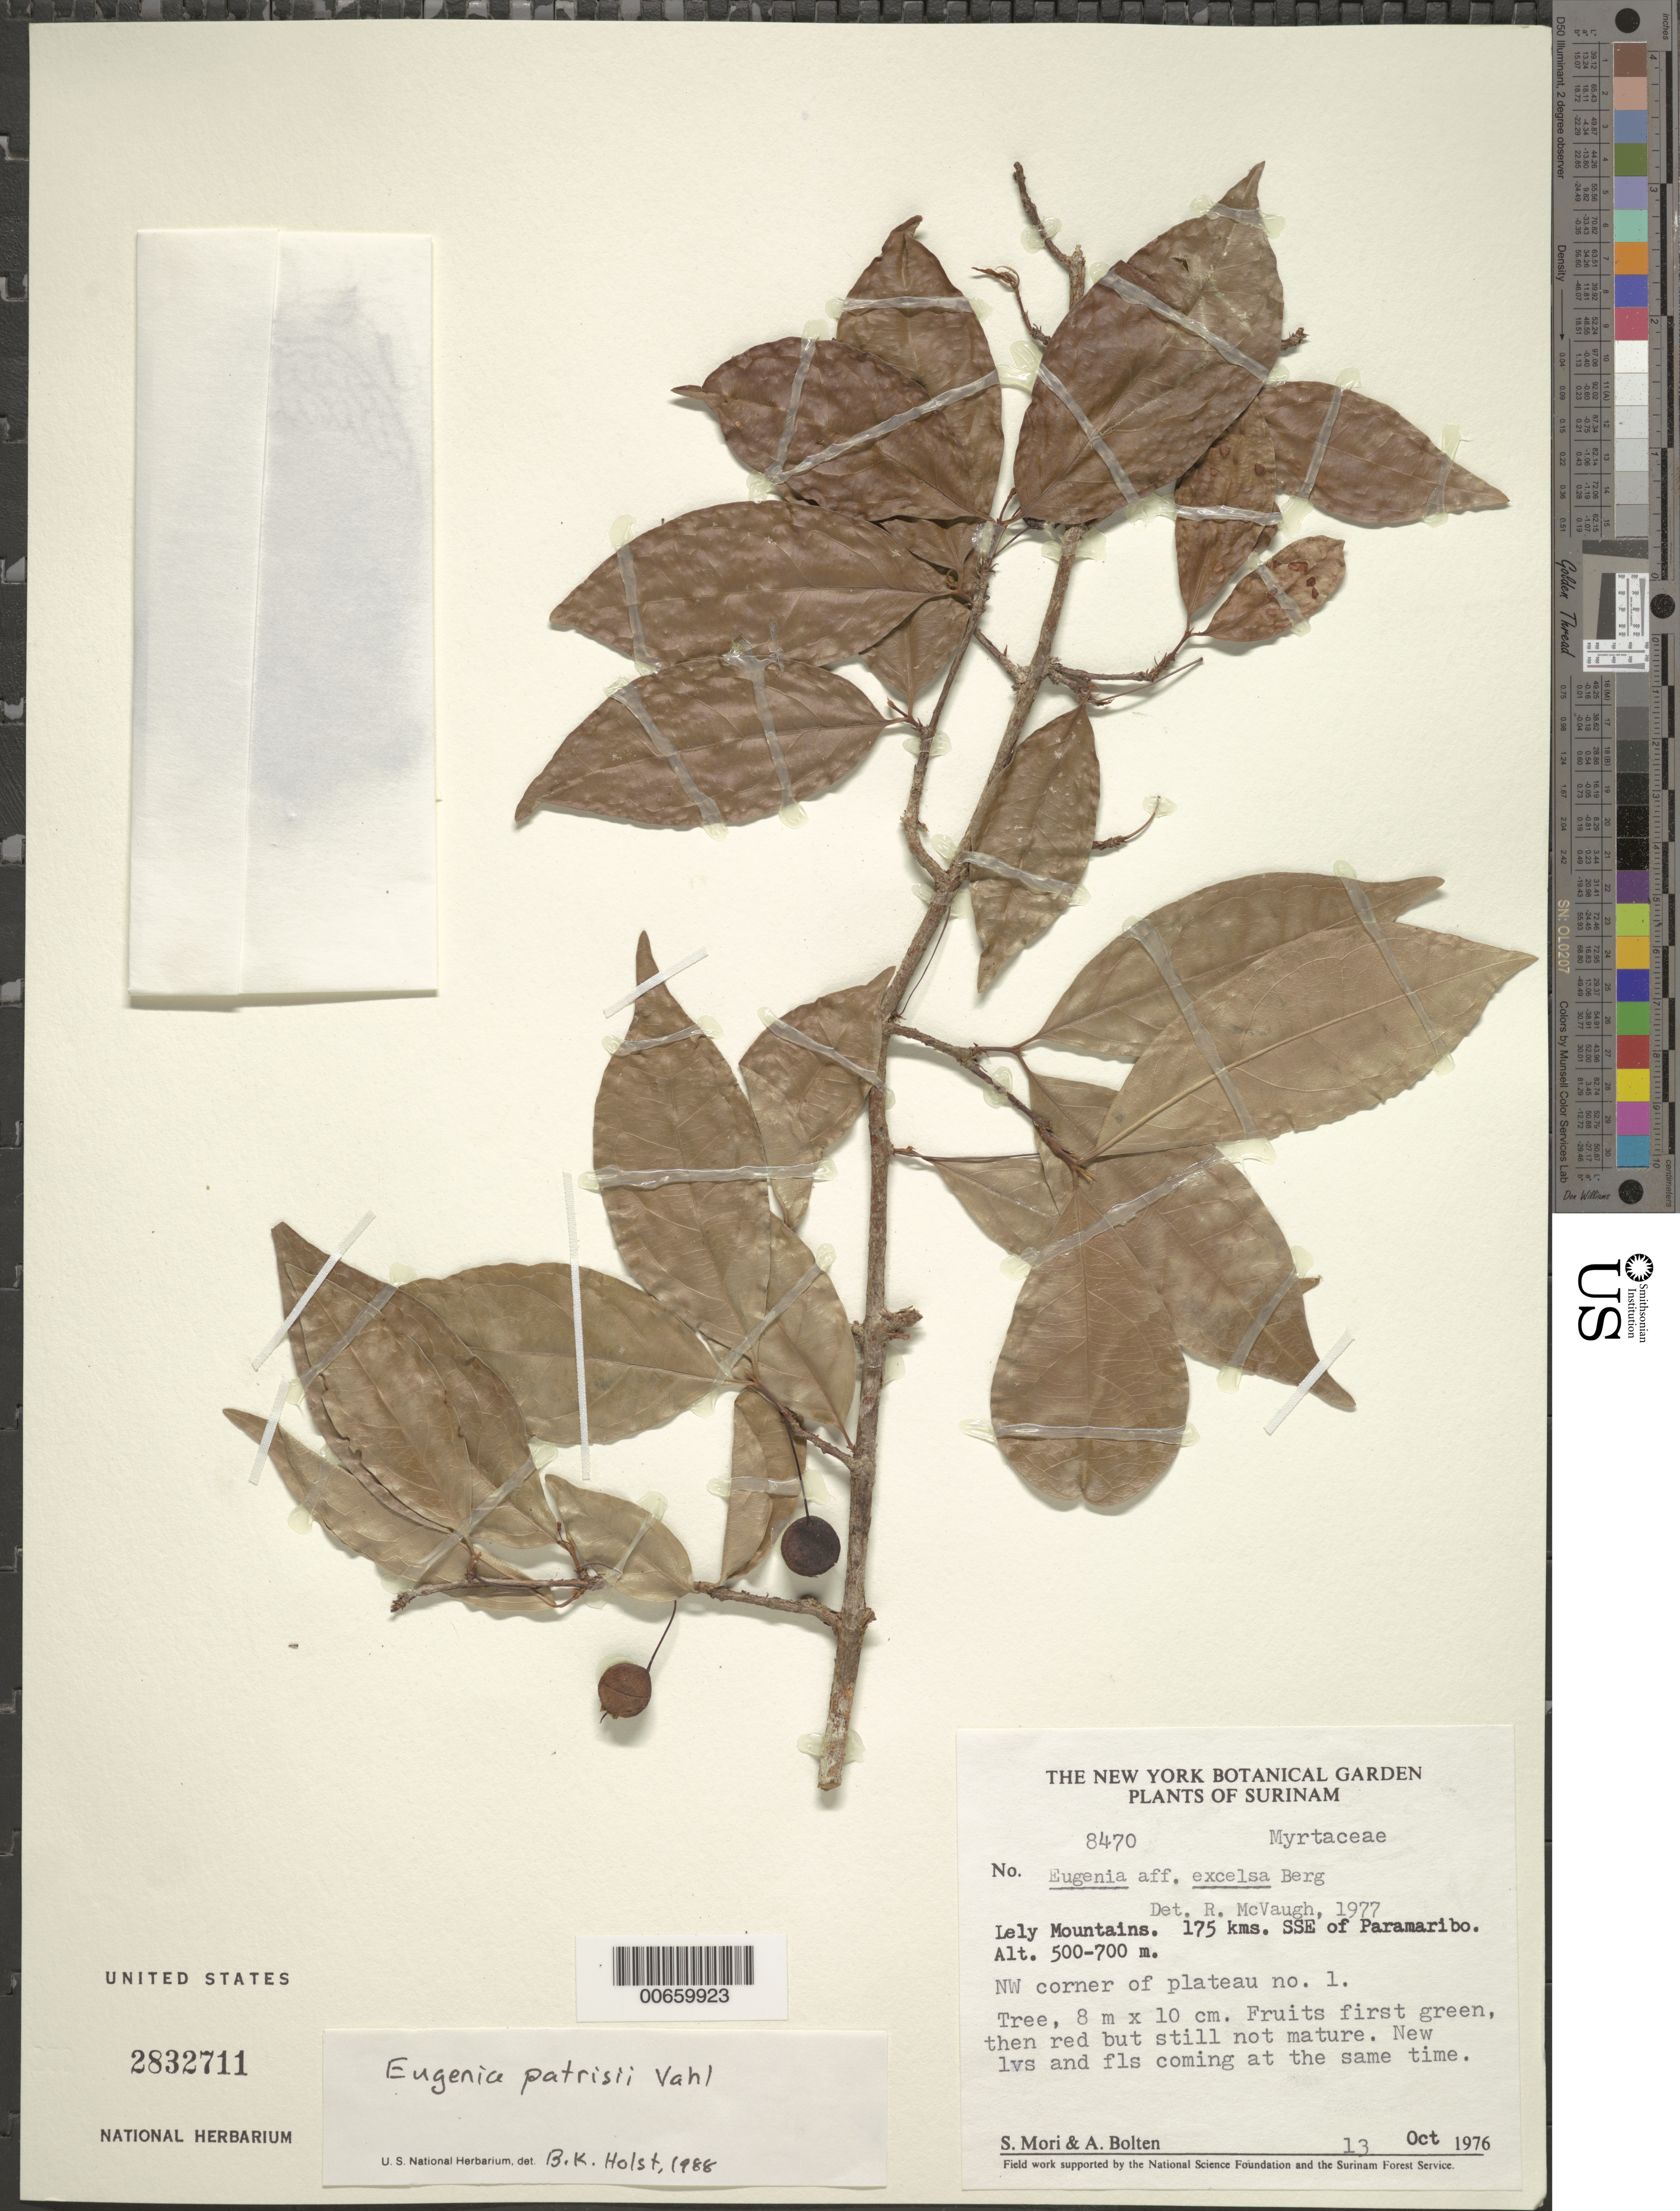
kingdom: Plantae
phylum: Tracheophyta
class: Magnoliopsida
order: Myrtales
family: Myrtaceae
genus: Eugenia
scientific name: Eugenia patrisii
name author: Vahl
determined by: Holst, Bruce K.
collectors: S. Mori & A. Bolten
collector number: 8470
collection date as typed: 13-Oct-76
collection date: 1976-10-13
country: Suriname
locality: Lely Mts., 175 km SSE of Paramaribo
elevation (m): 500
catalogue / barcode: US 2832711